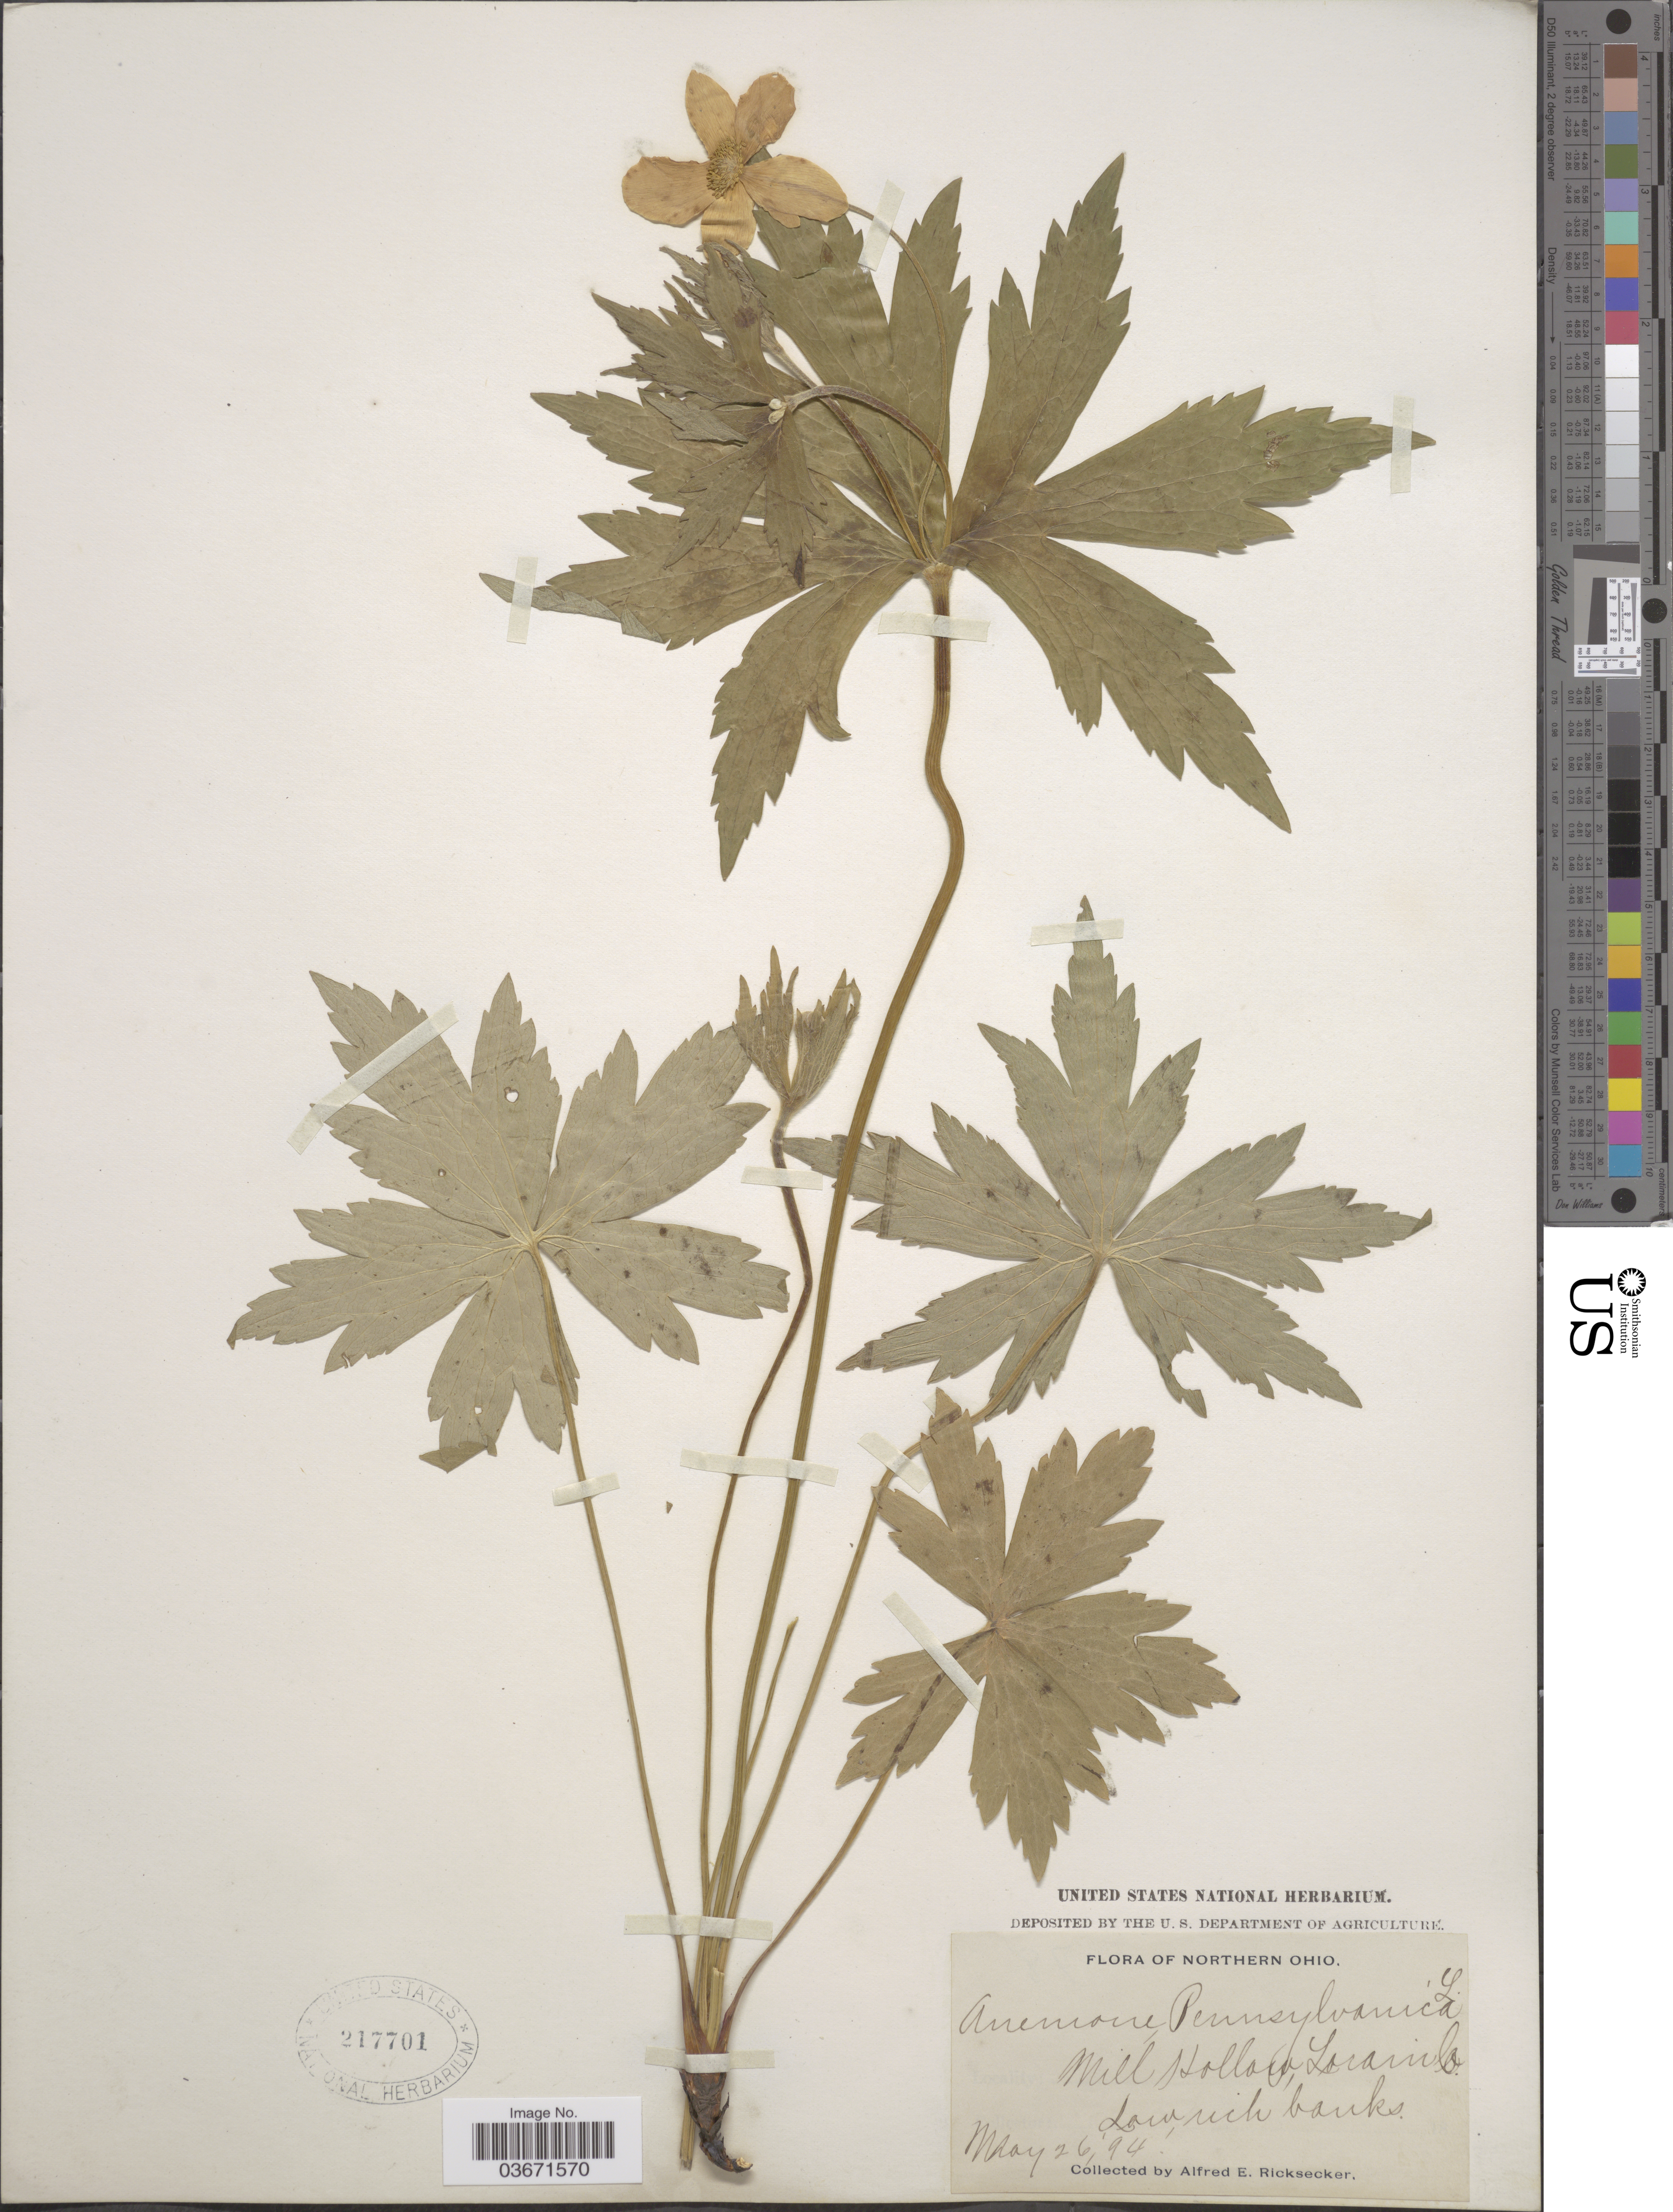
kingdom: Plantae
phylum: Tracheophyta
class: Magnoliopsida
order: Ranunculales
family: Ranunculaceae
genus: Anemone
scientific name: Anemone canadensis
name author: L.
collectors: A. E. Ricksecker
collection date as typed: Transcribed d/m/y: 26/5/94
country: United States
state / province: Ohio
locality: Northern Ohio. Mill Hollow, Lorain Co.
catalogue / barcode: US 217701